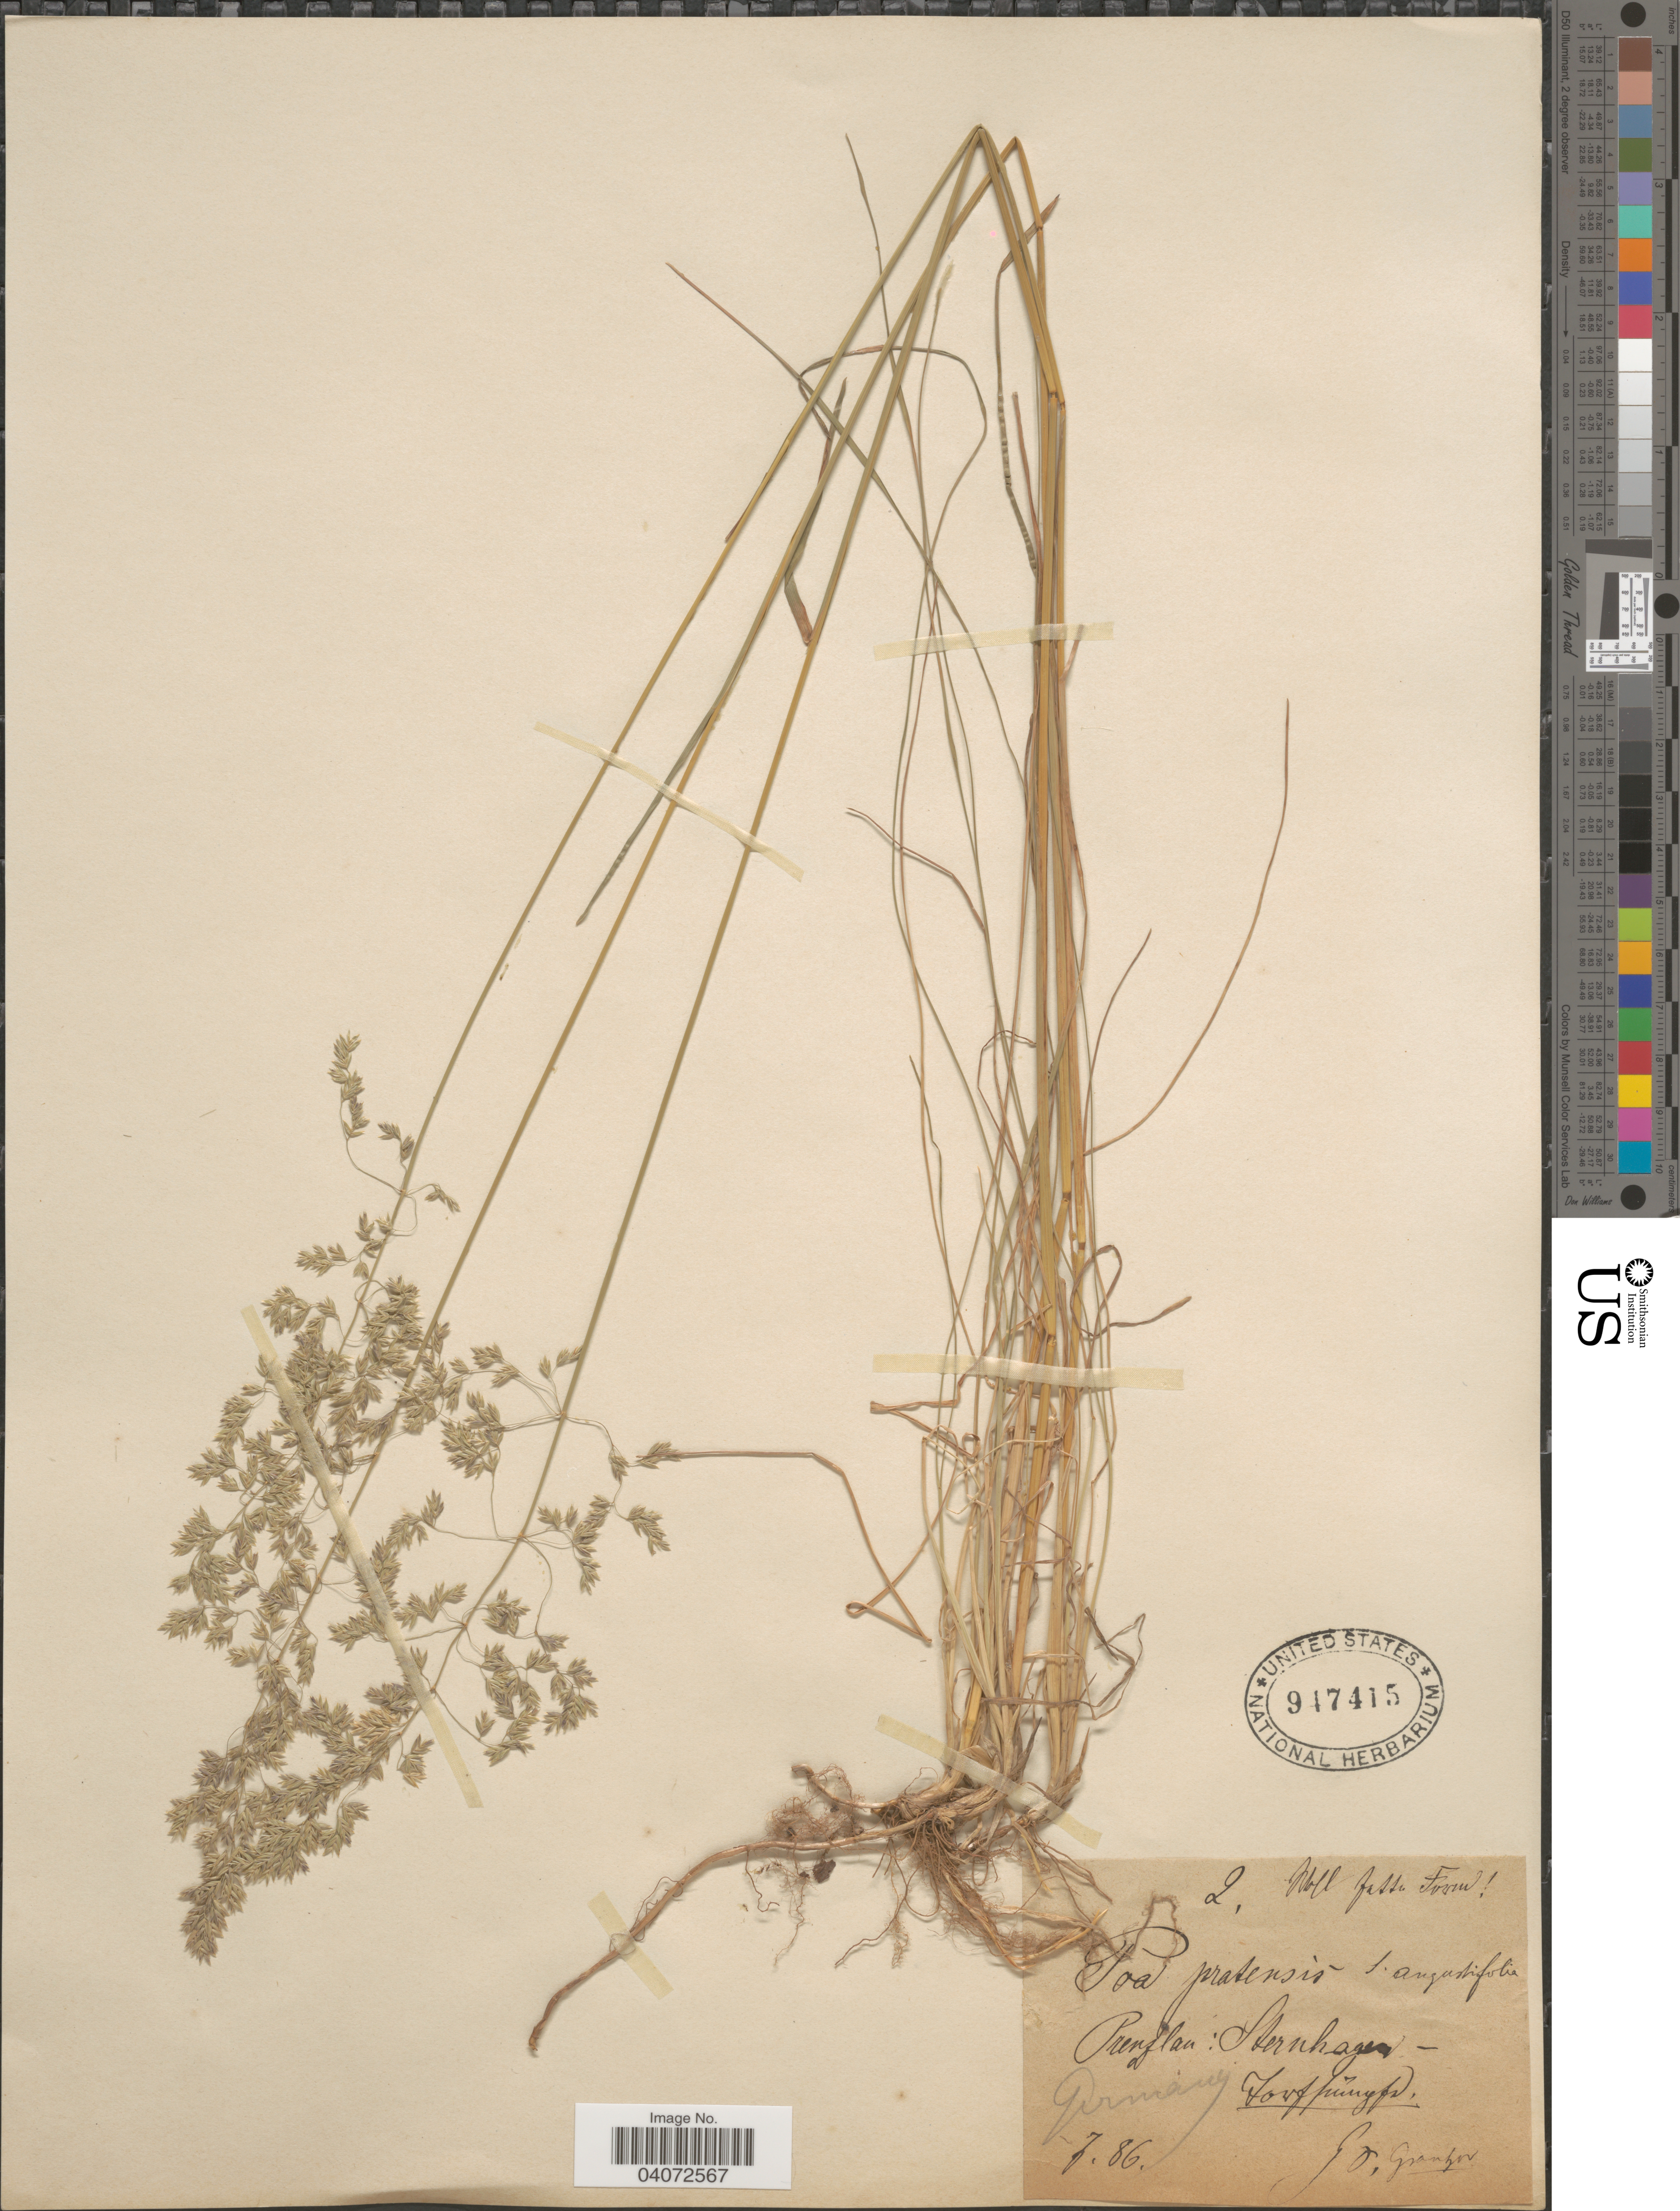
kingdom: Plantae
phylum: Tracheophyta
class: Liliopsida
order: Poales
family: Poaceae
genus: Poa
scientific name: Poa pratensis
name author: L.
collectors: G. Granzov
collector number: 2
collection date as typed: Transcribed d/m/y: /7/86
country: Germany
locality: Prenzlau: Sternhagen - Towfffungfu [interpreted].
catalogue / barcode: US 947415